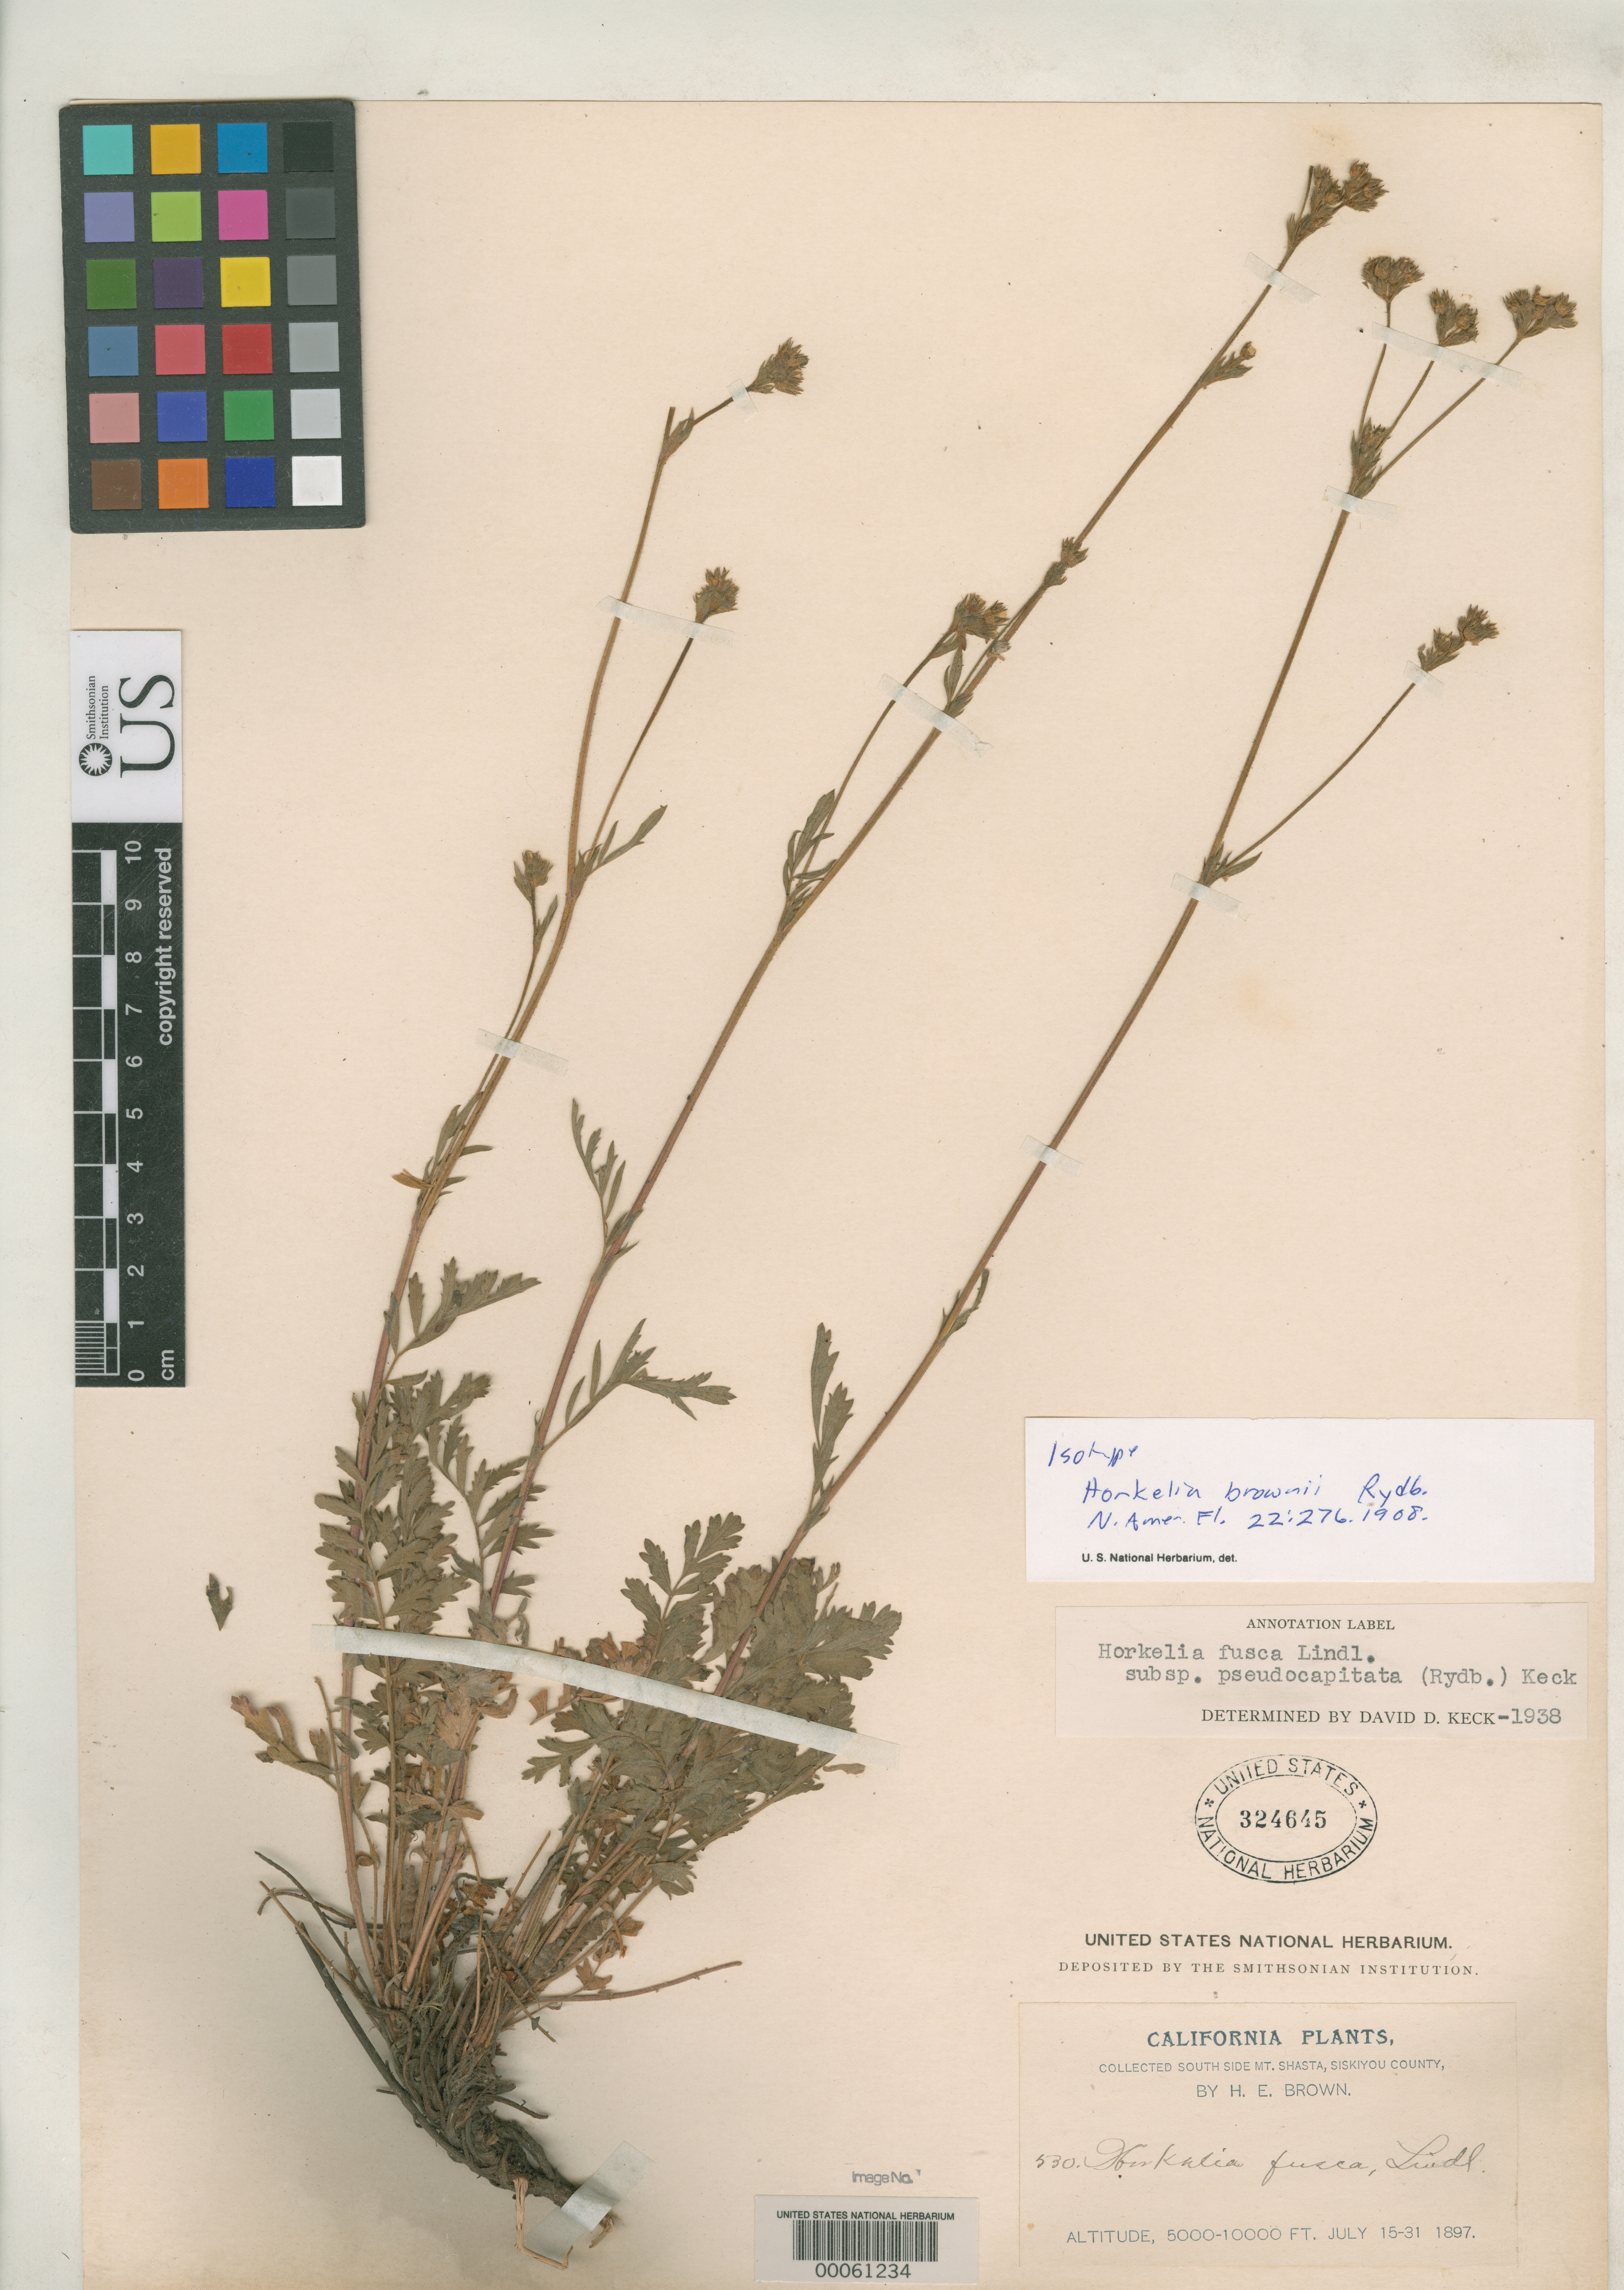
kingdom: Plantae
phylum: Tracheophyta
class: Magnoliopsida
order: Rosales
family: Rosaceae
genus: Horkelia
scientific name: Horkelia brownii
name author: Rydb.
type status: Isotype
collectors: H. E. Brown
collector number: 530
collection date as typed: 15 Jul 1897 to 31 Jul 1897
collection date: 1897-07-15/1897-07-31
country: United States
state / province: California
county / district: Siskiyou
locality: S side Shasta Mountain.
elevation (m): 1524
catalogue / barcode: US 324645